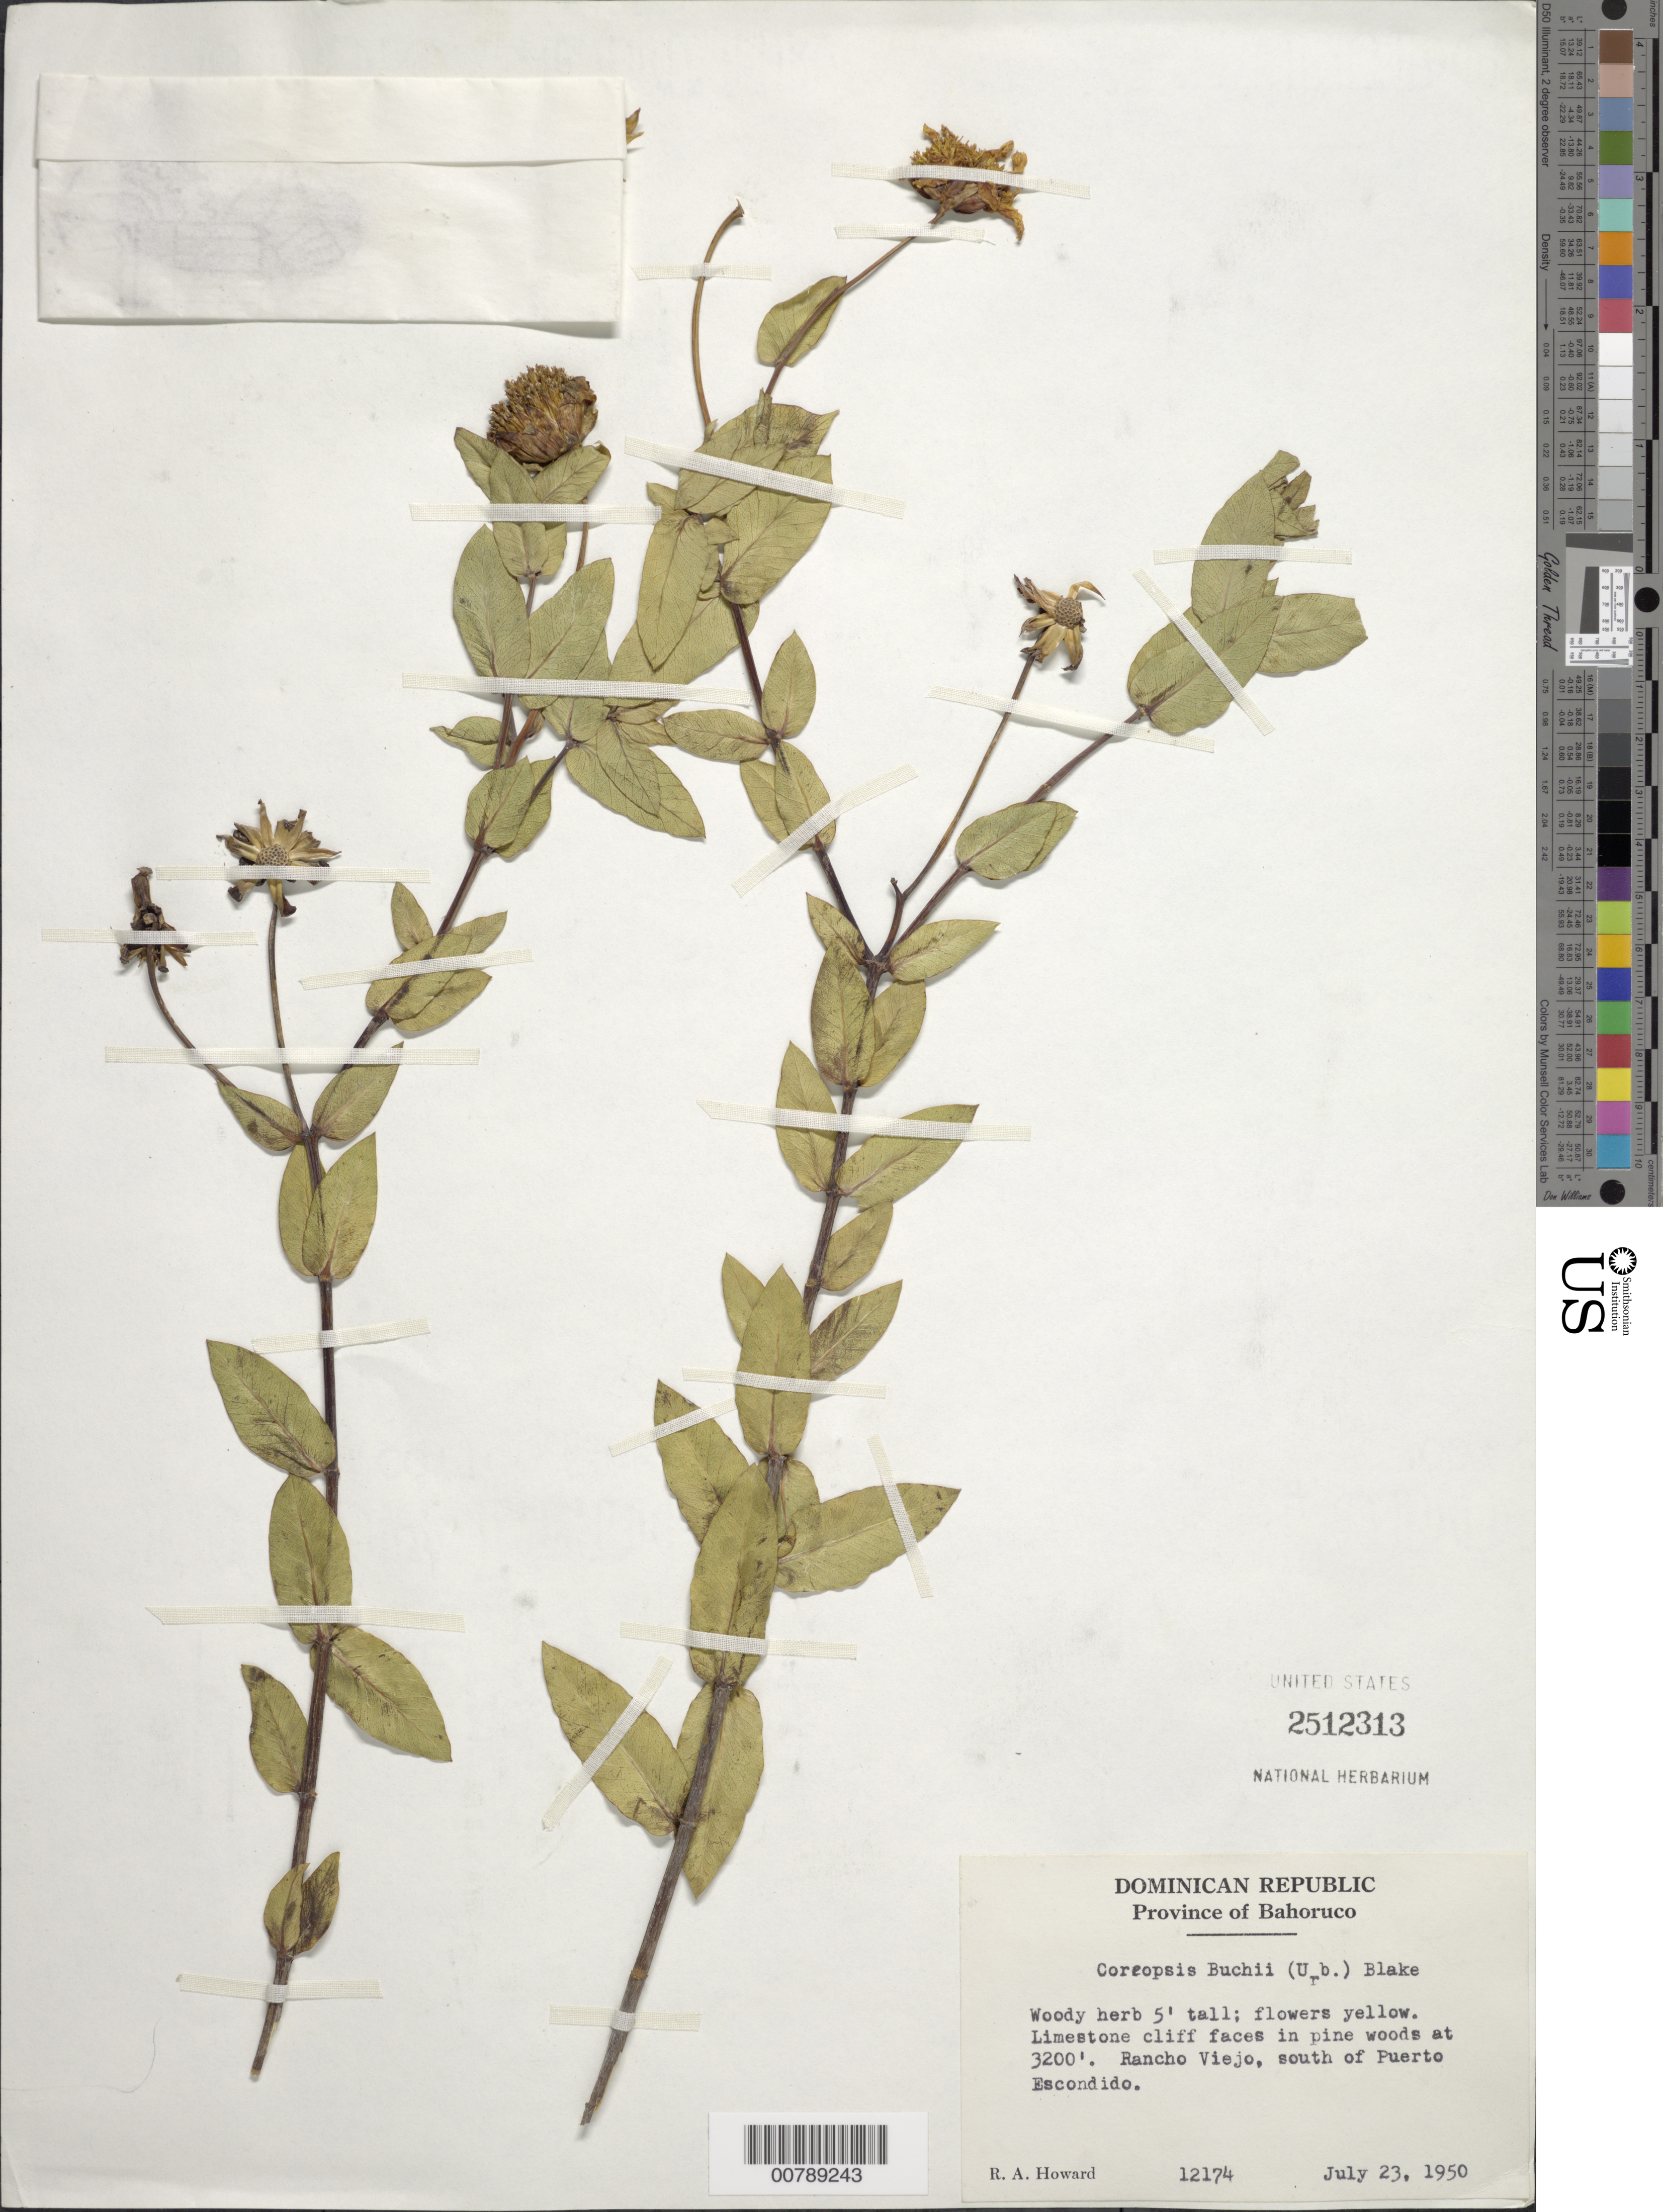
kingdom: Plantae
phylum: Tracheophyta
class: Magnoliopsida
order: Asterales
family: Asteraceae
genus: Coreopsis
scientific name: Coreopsis buchii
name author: (Urb.) S.F. Blake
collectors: R. A. Howard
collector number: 12174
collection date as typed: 23 Jul 1950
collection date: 1950-07-23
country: Dominican Republic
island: Hispaniola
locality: Province of Bahoruco. Limestone cliff faces in pine woods. Rancho Viejo, south of Puerto Escondido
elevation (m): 975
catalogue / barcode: US 2512313